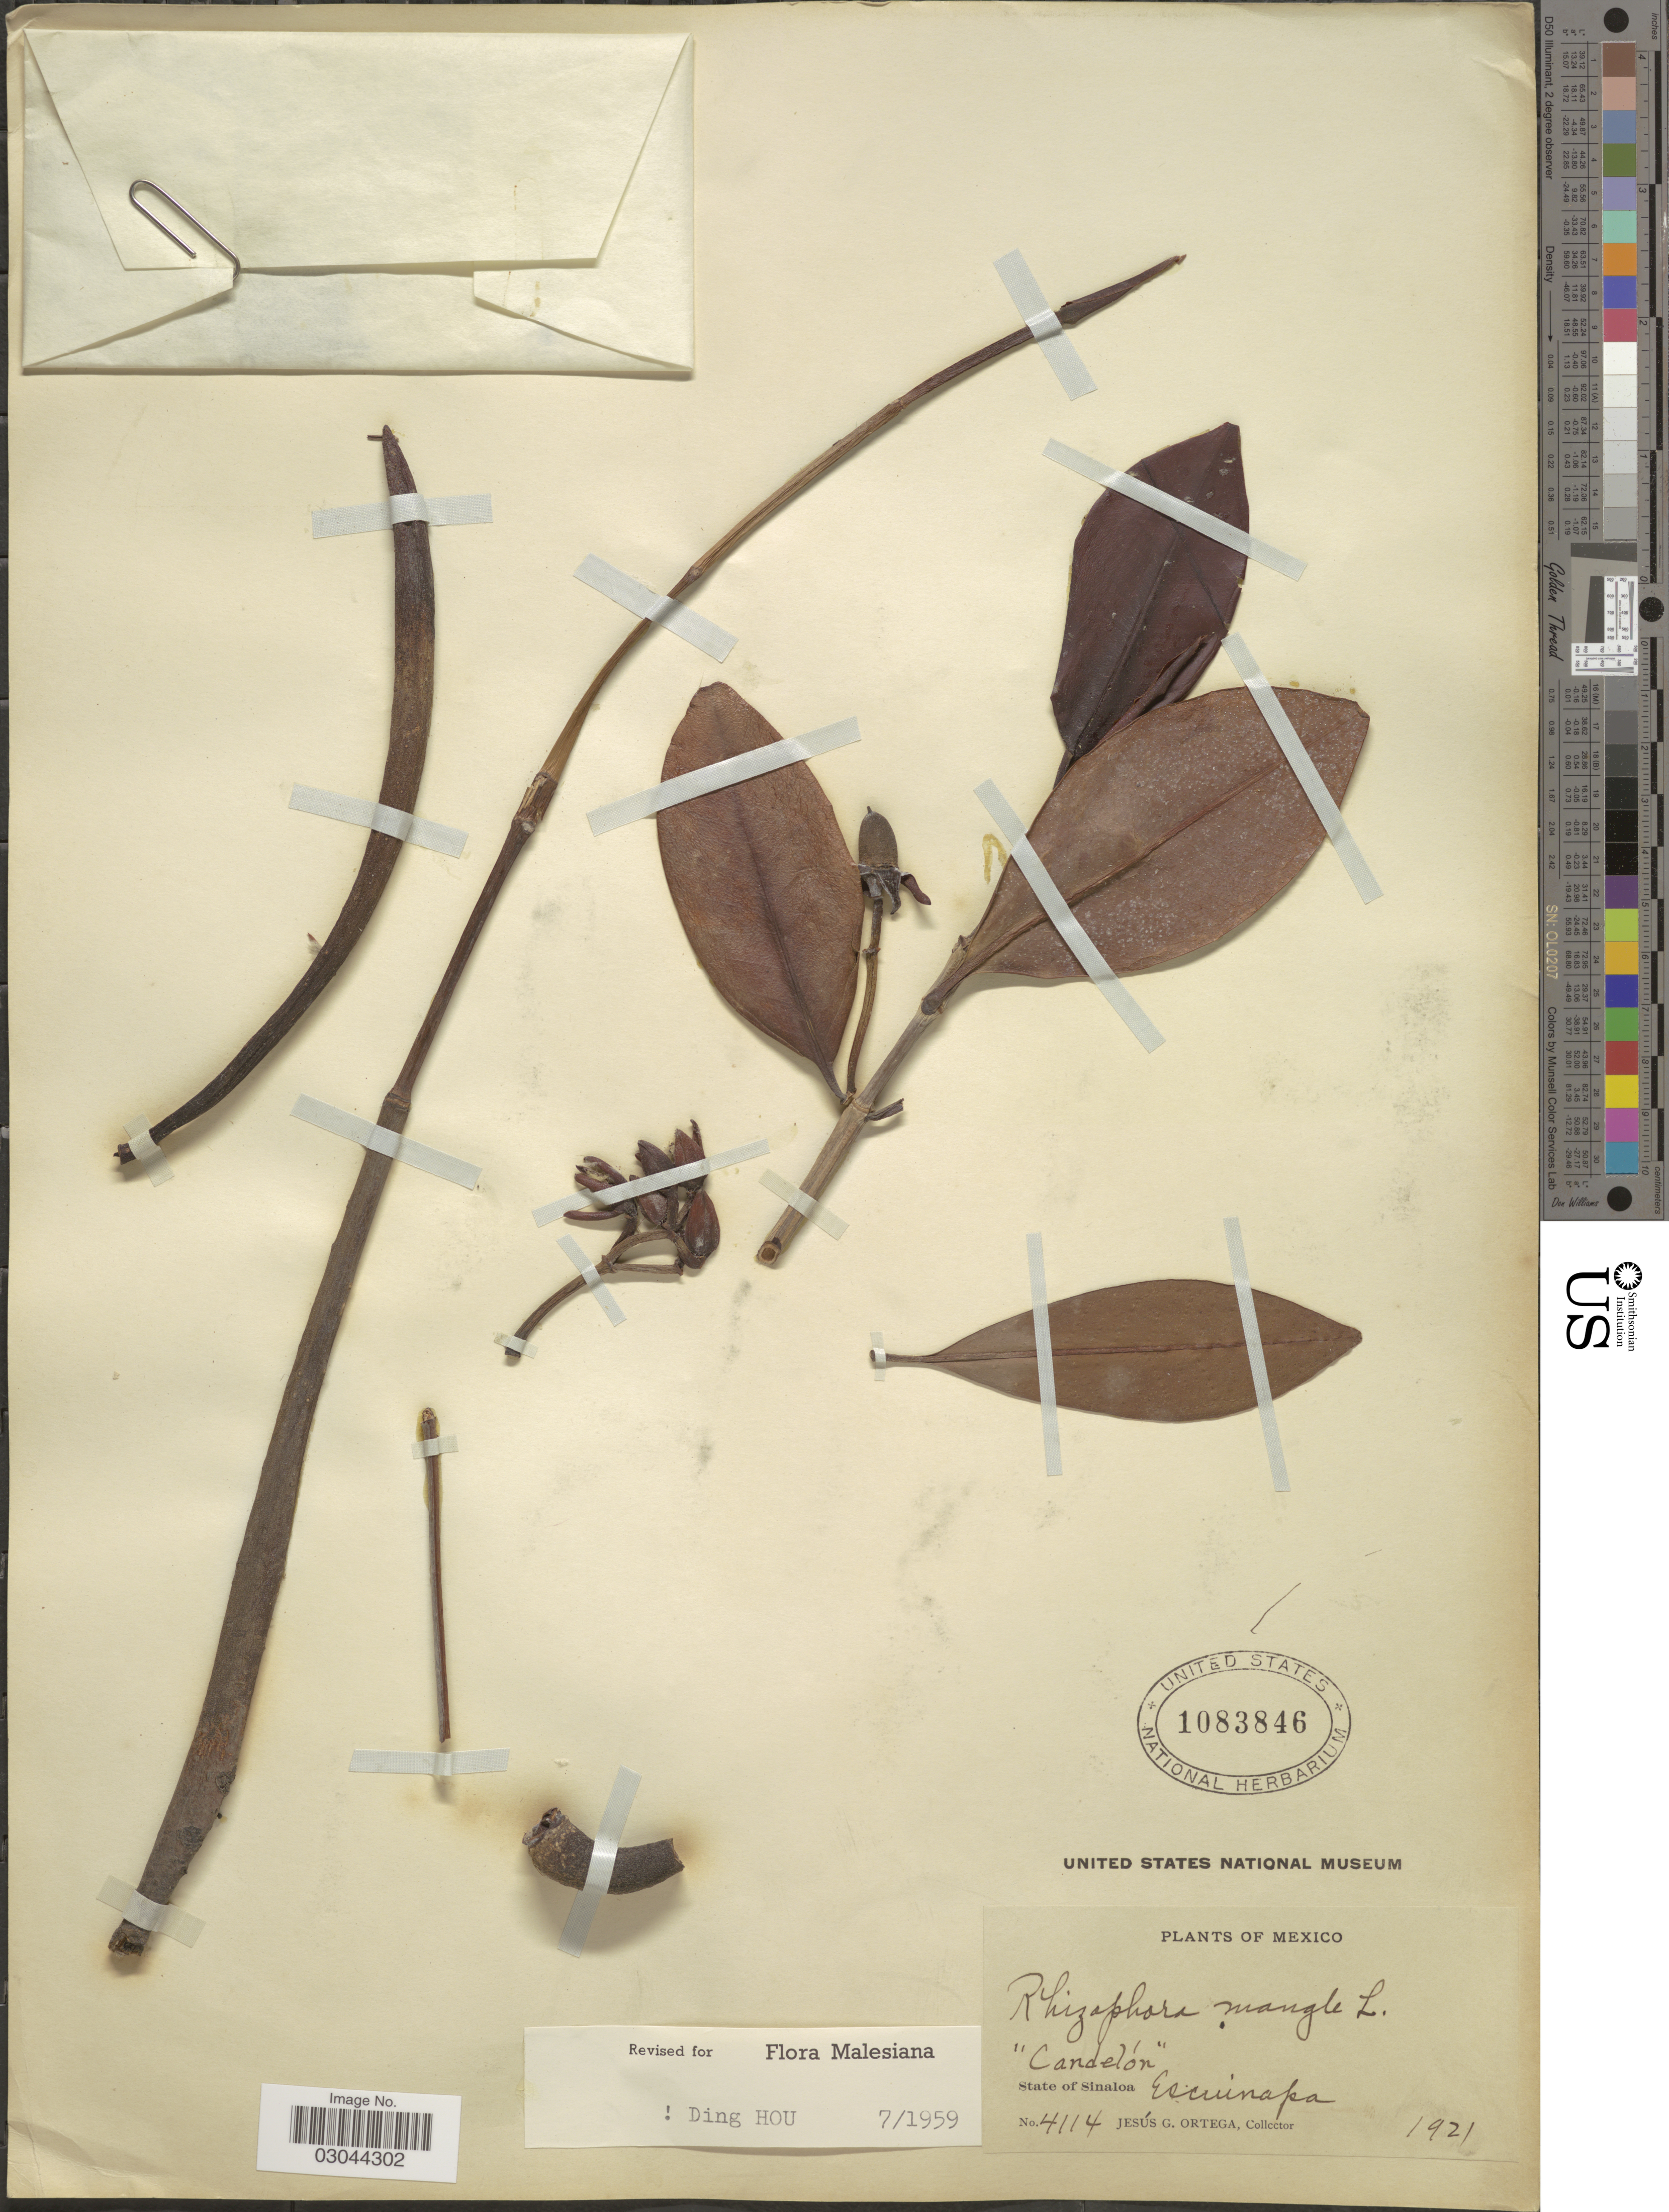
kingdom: Plantae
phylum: Tracheophyta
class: Magnoliopsida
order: Malpighiales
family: Rhizophoraceae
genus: Rhizophora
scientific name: Rhizophora mangle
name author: L.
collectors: J. Ortega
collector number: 4114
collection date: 1921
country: Mexico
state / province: Sinaloa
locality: State of Sinaloa. Escuinapa.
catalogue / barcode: US 1083846